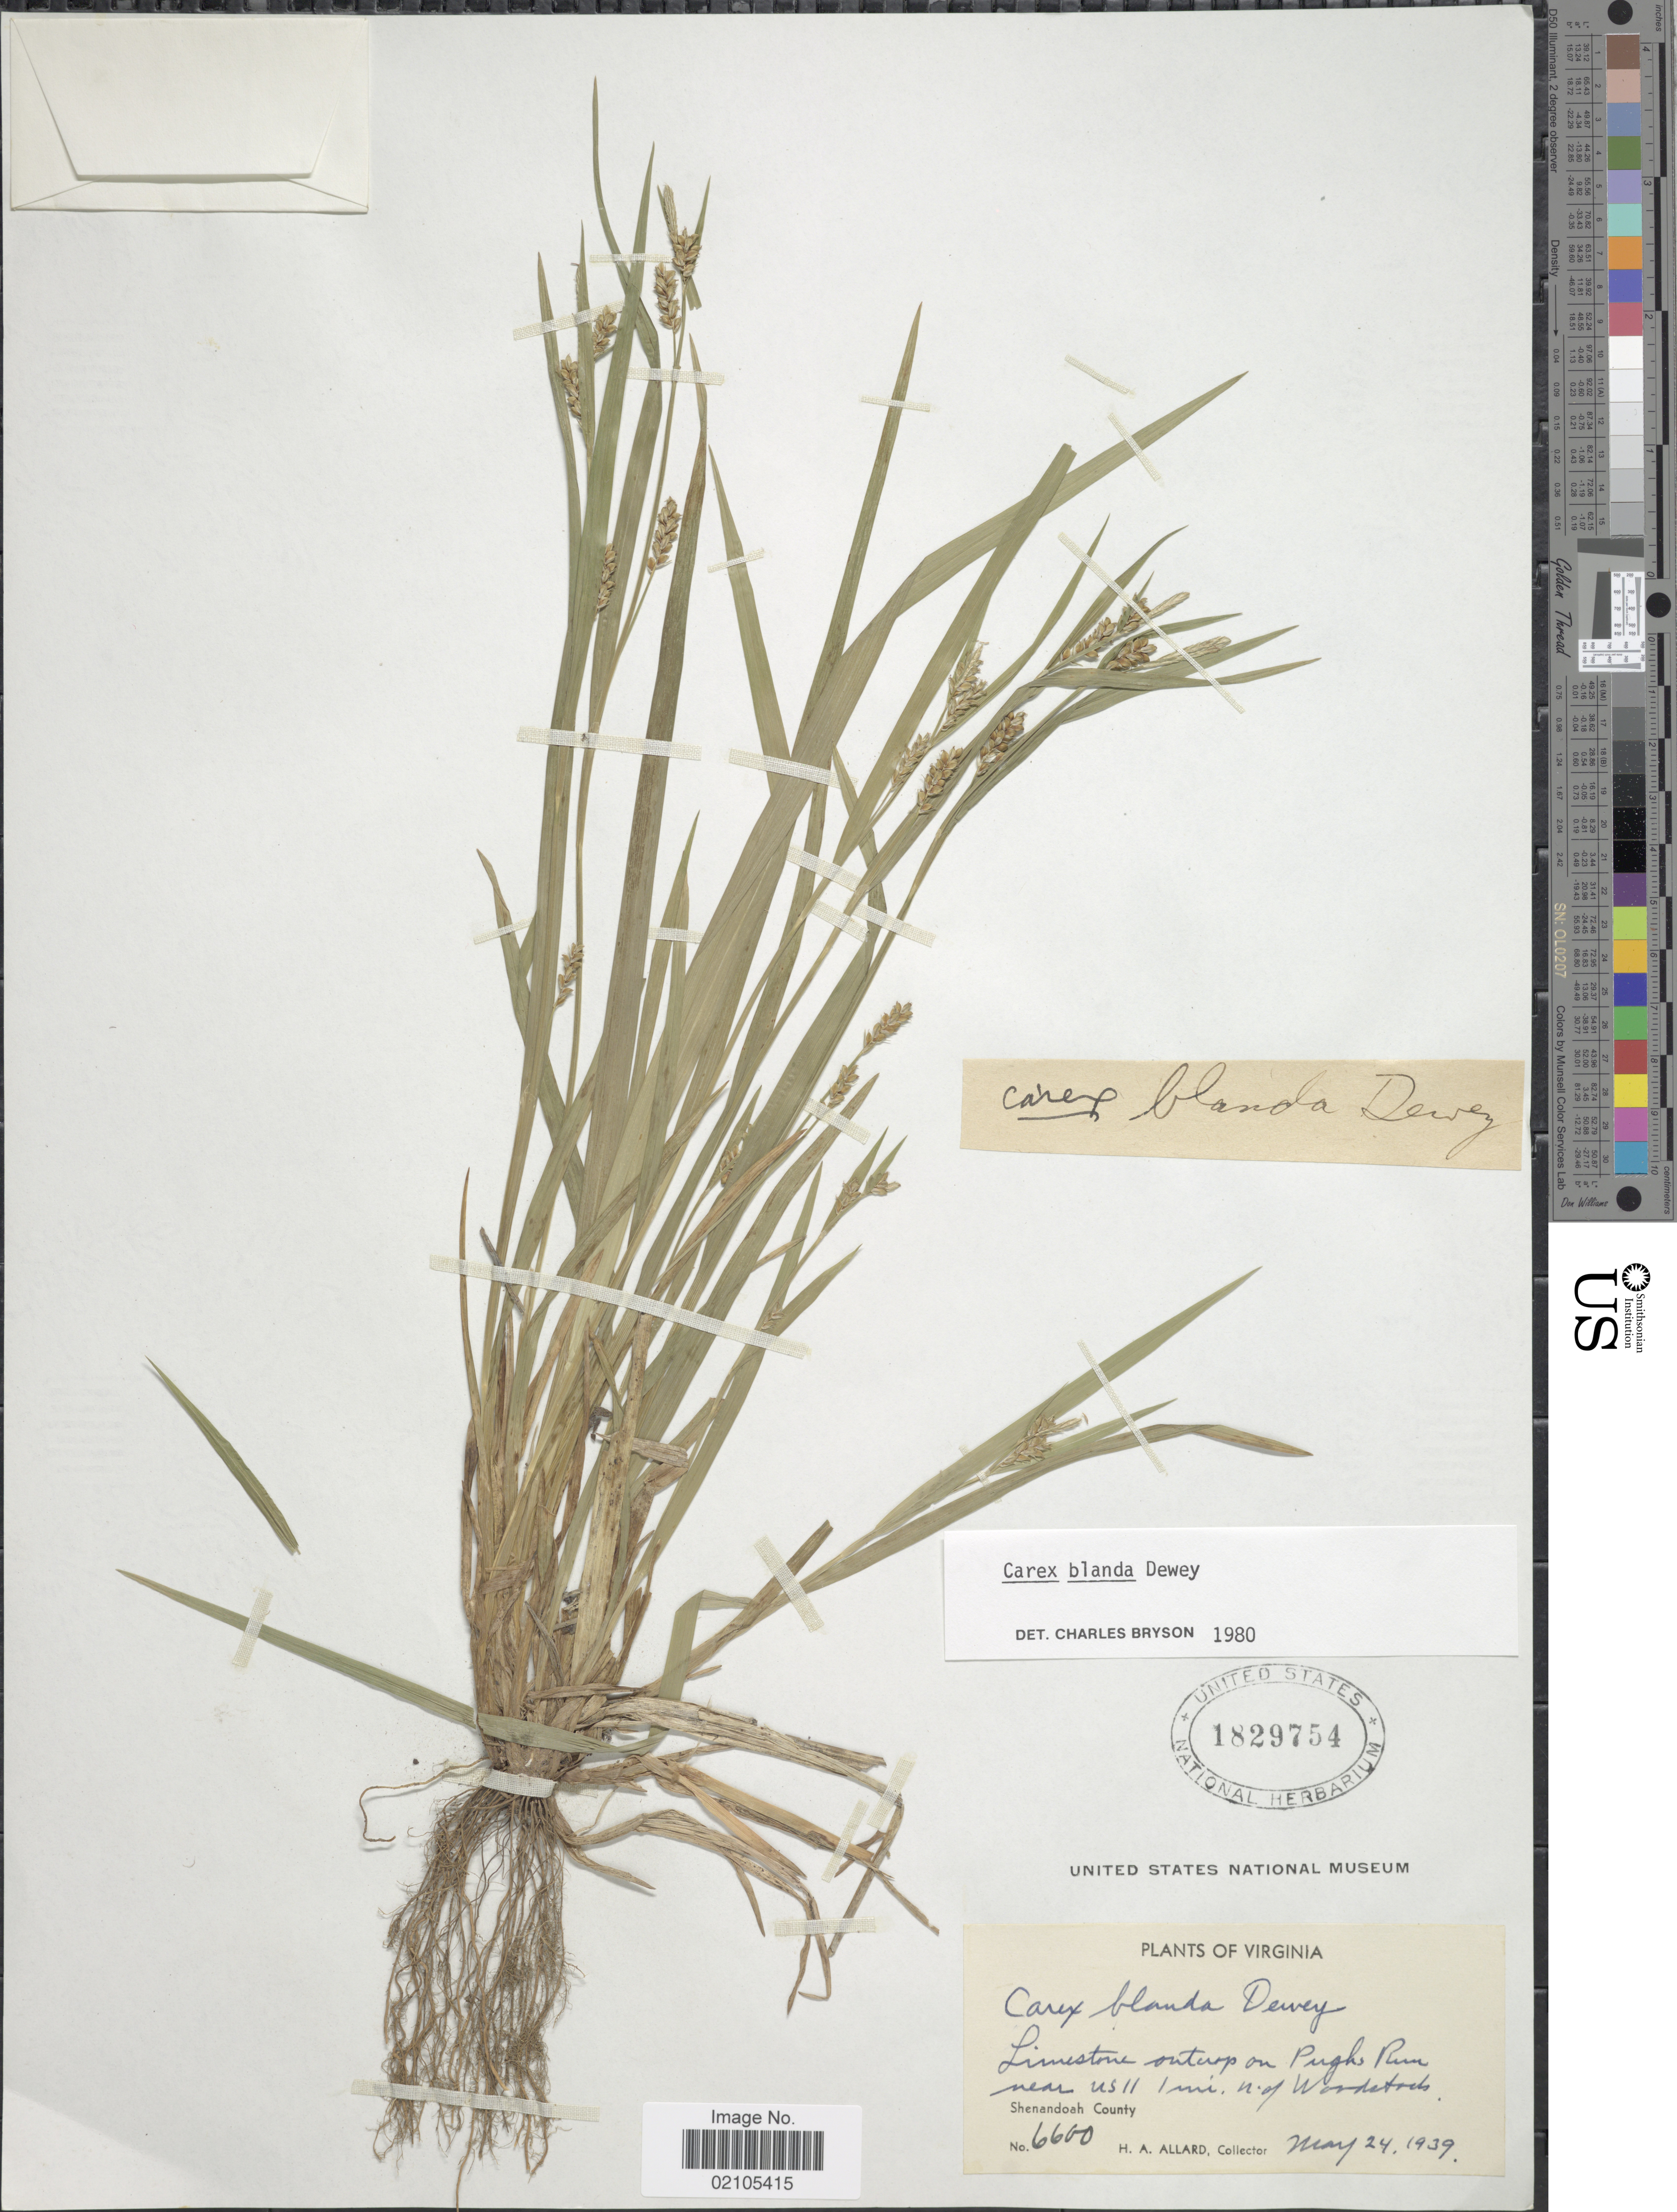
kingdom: Plantae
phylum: Tracheophyta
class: Liliopsida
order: Poales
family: Cyperaceae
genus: Carex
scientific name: Carex blanda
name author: Dewey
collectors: H. A. Allard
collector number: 6600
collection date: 1939-05-24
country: United States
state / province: Virginia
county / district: Shenandoah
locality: Limestone outcrop on Pughs Run near US 11 1 mi. n of Woodstock. Shenandoah County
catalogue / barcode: US 1829754